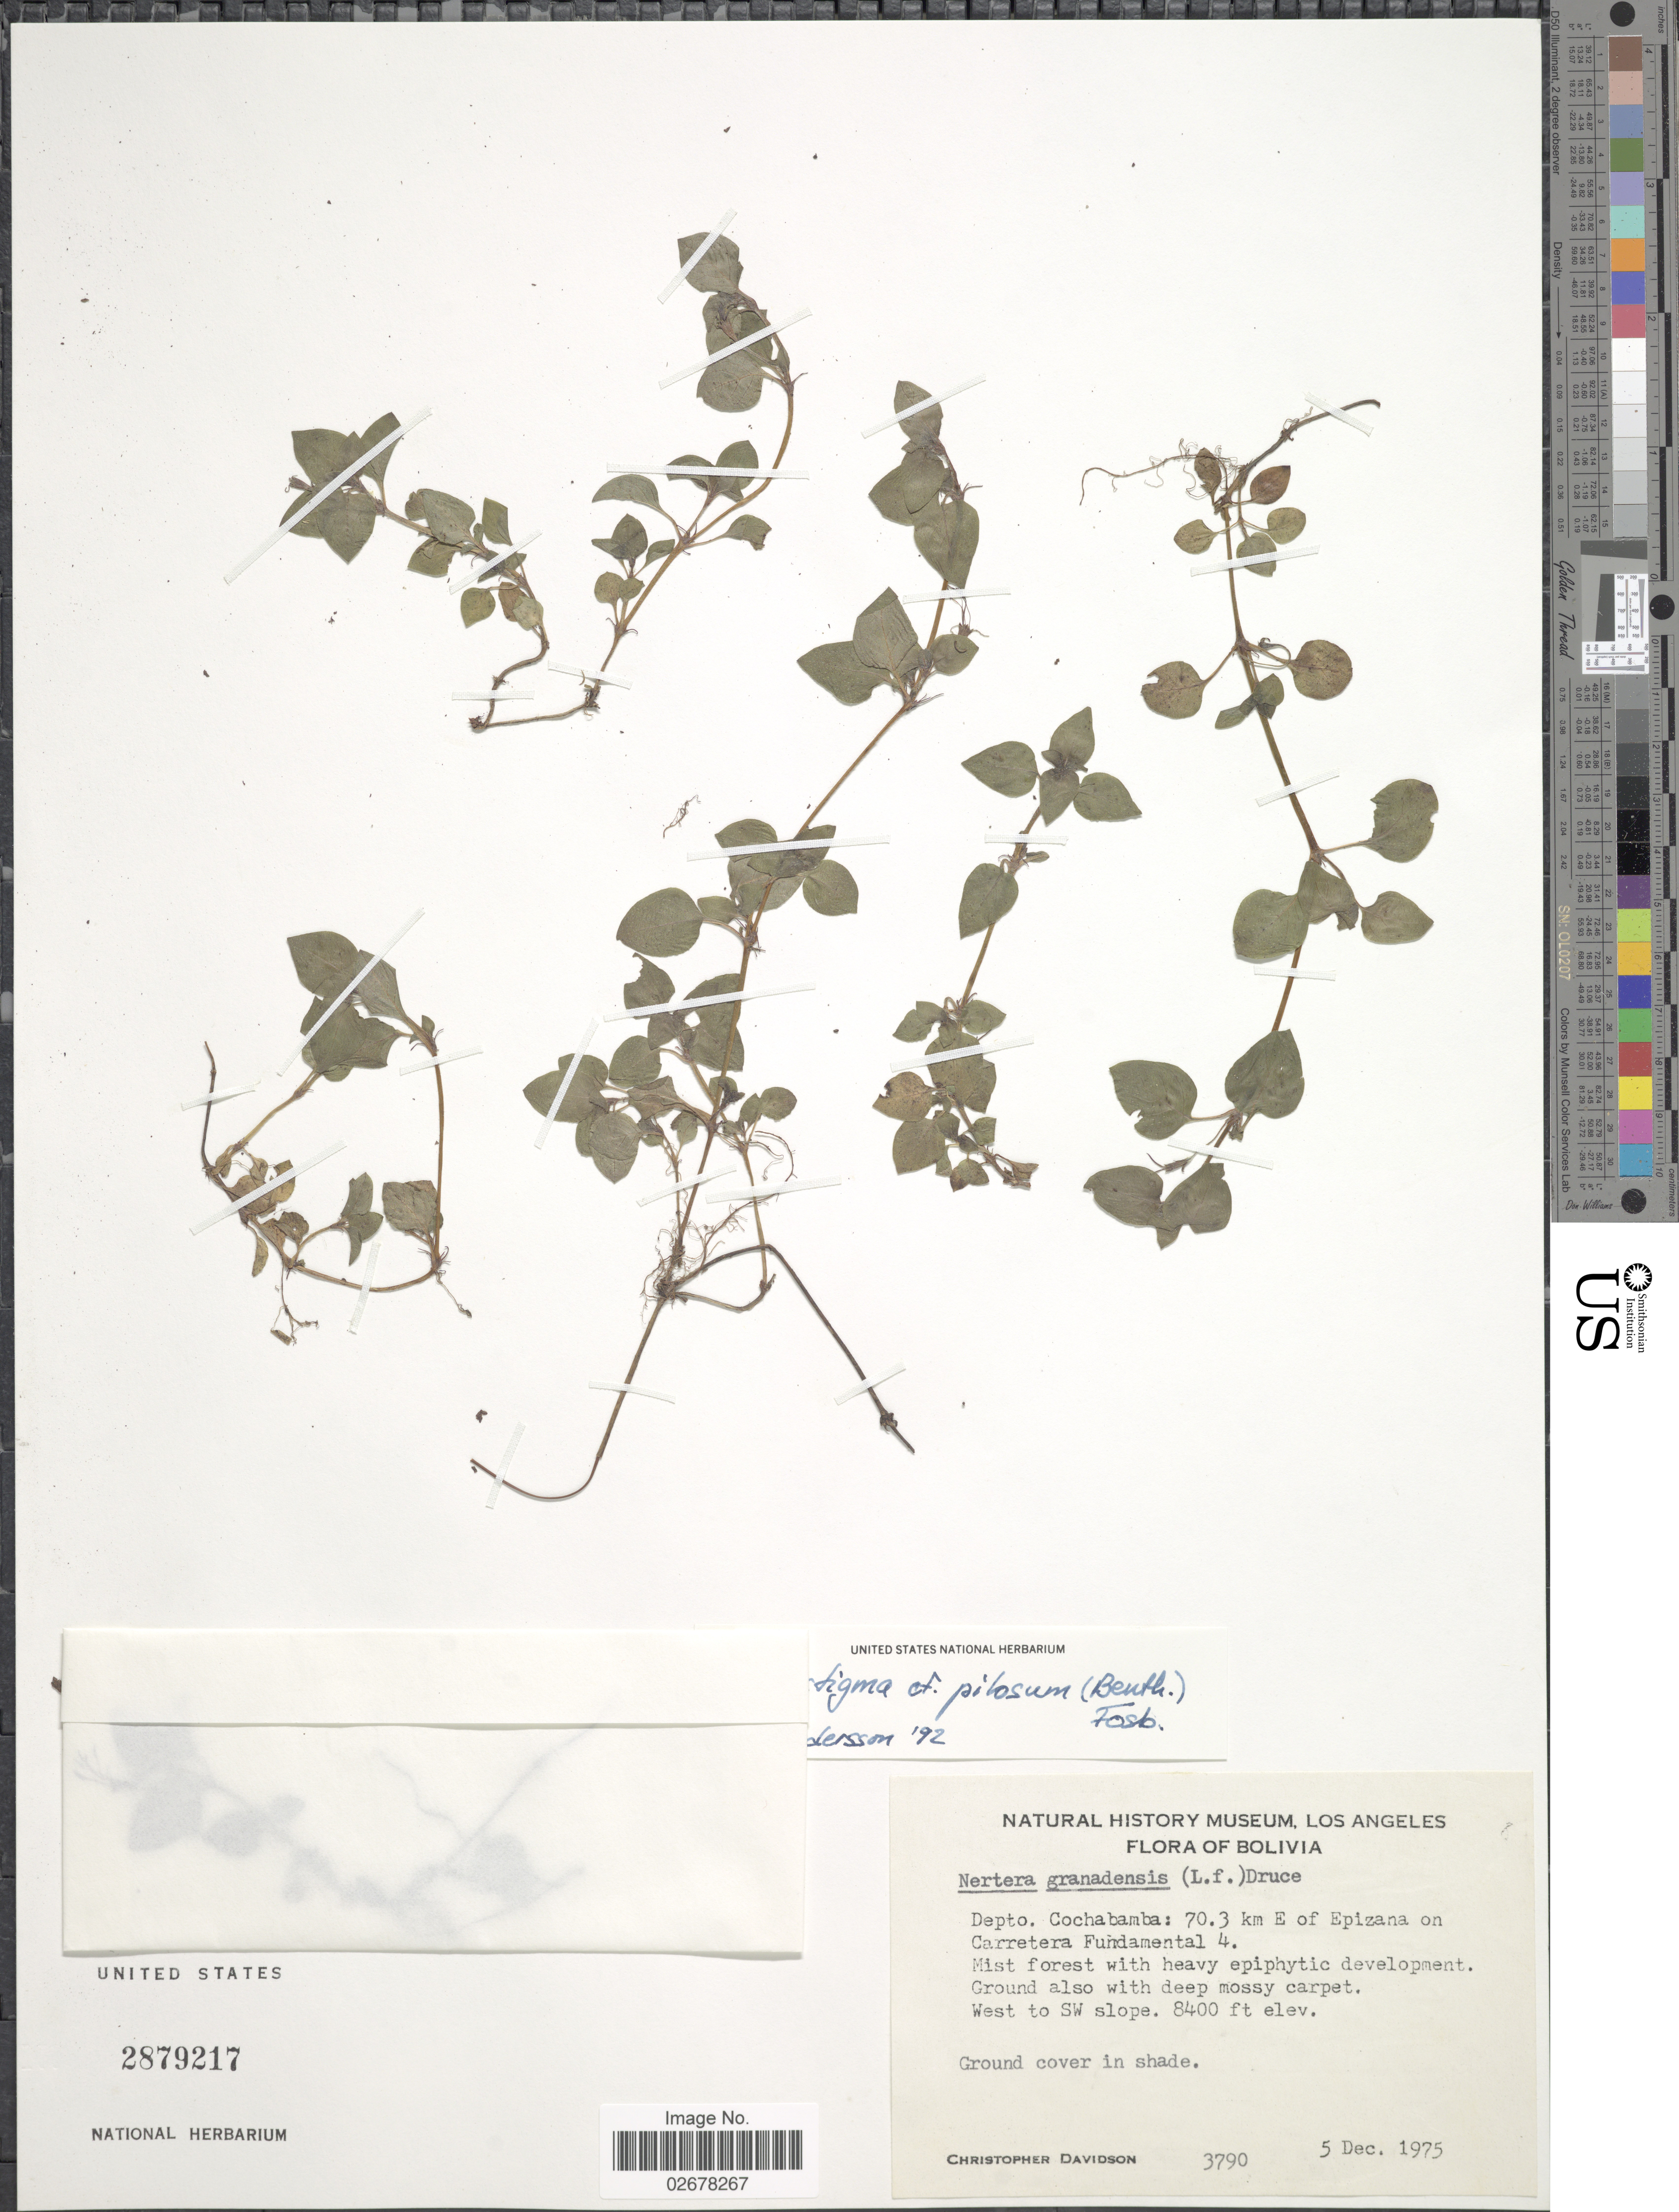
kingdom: Plantae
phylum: Tracheophyta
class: Magnoliopsida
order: Gentianales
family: Rubiaceae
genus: Leptostigma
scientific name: Leptostigma pilosum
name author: (Benth.) Fosberg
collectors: C. Davidson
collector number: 3790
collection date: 1975-12-05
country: Bolivia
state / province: Cochabamba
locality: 70.3 km E of Epizana on Carretera Fundamental 4, West to SW slope.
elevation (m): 2560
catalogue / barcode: US 2879217